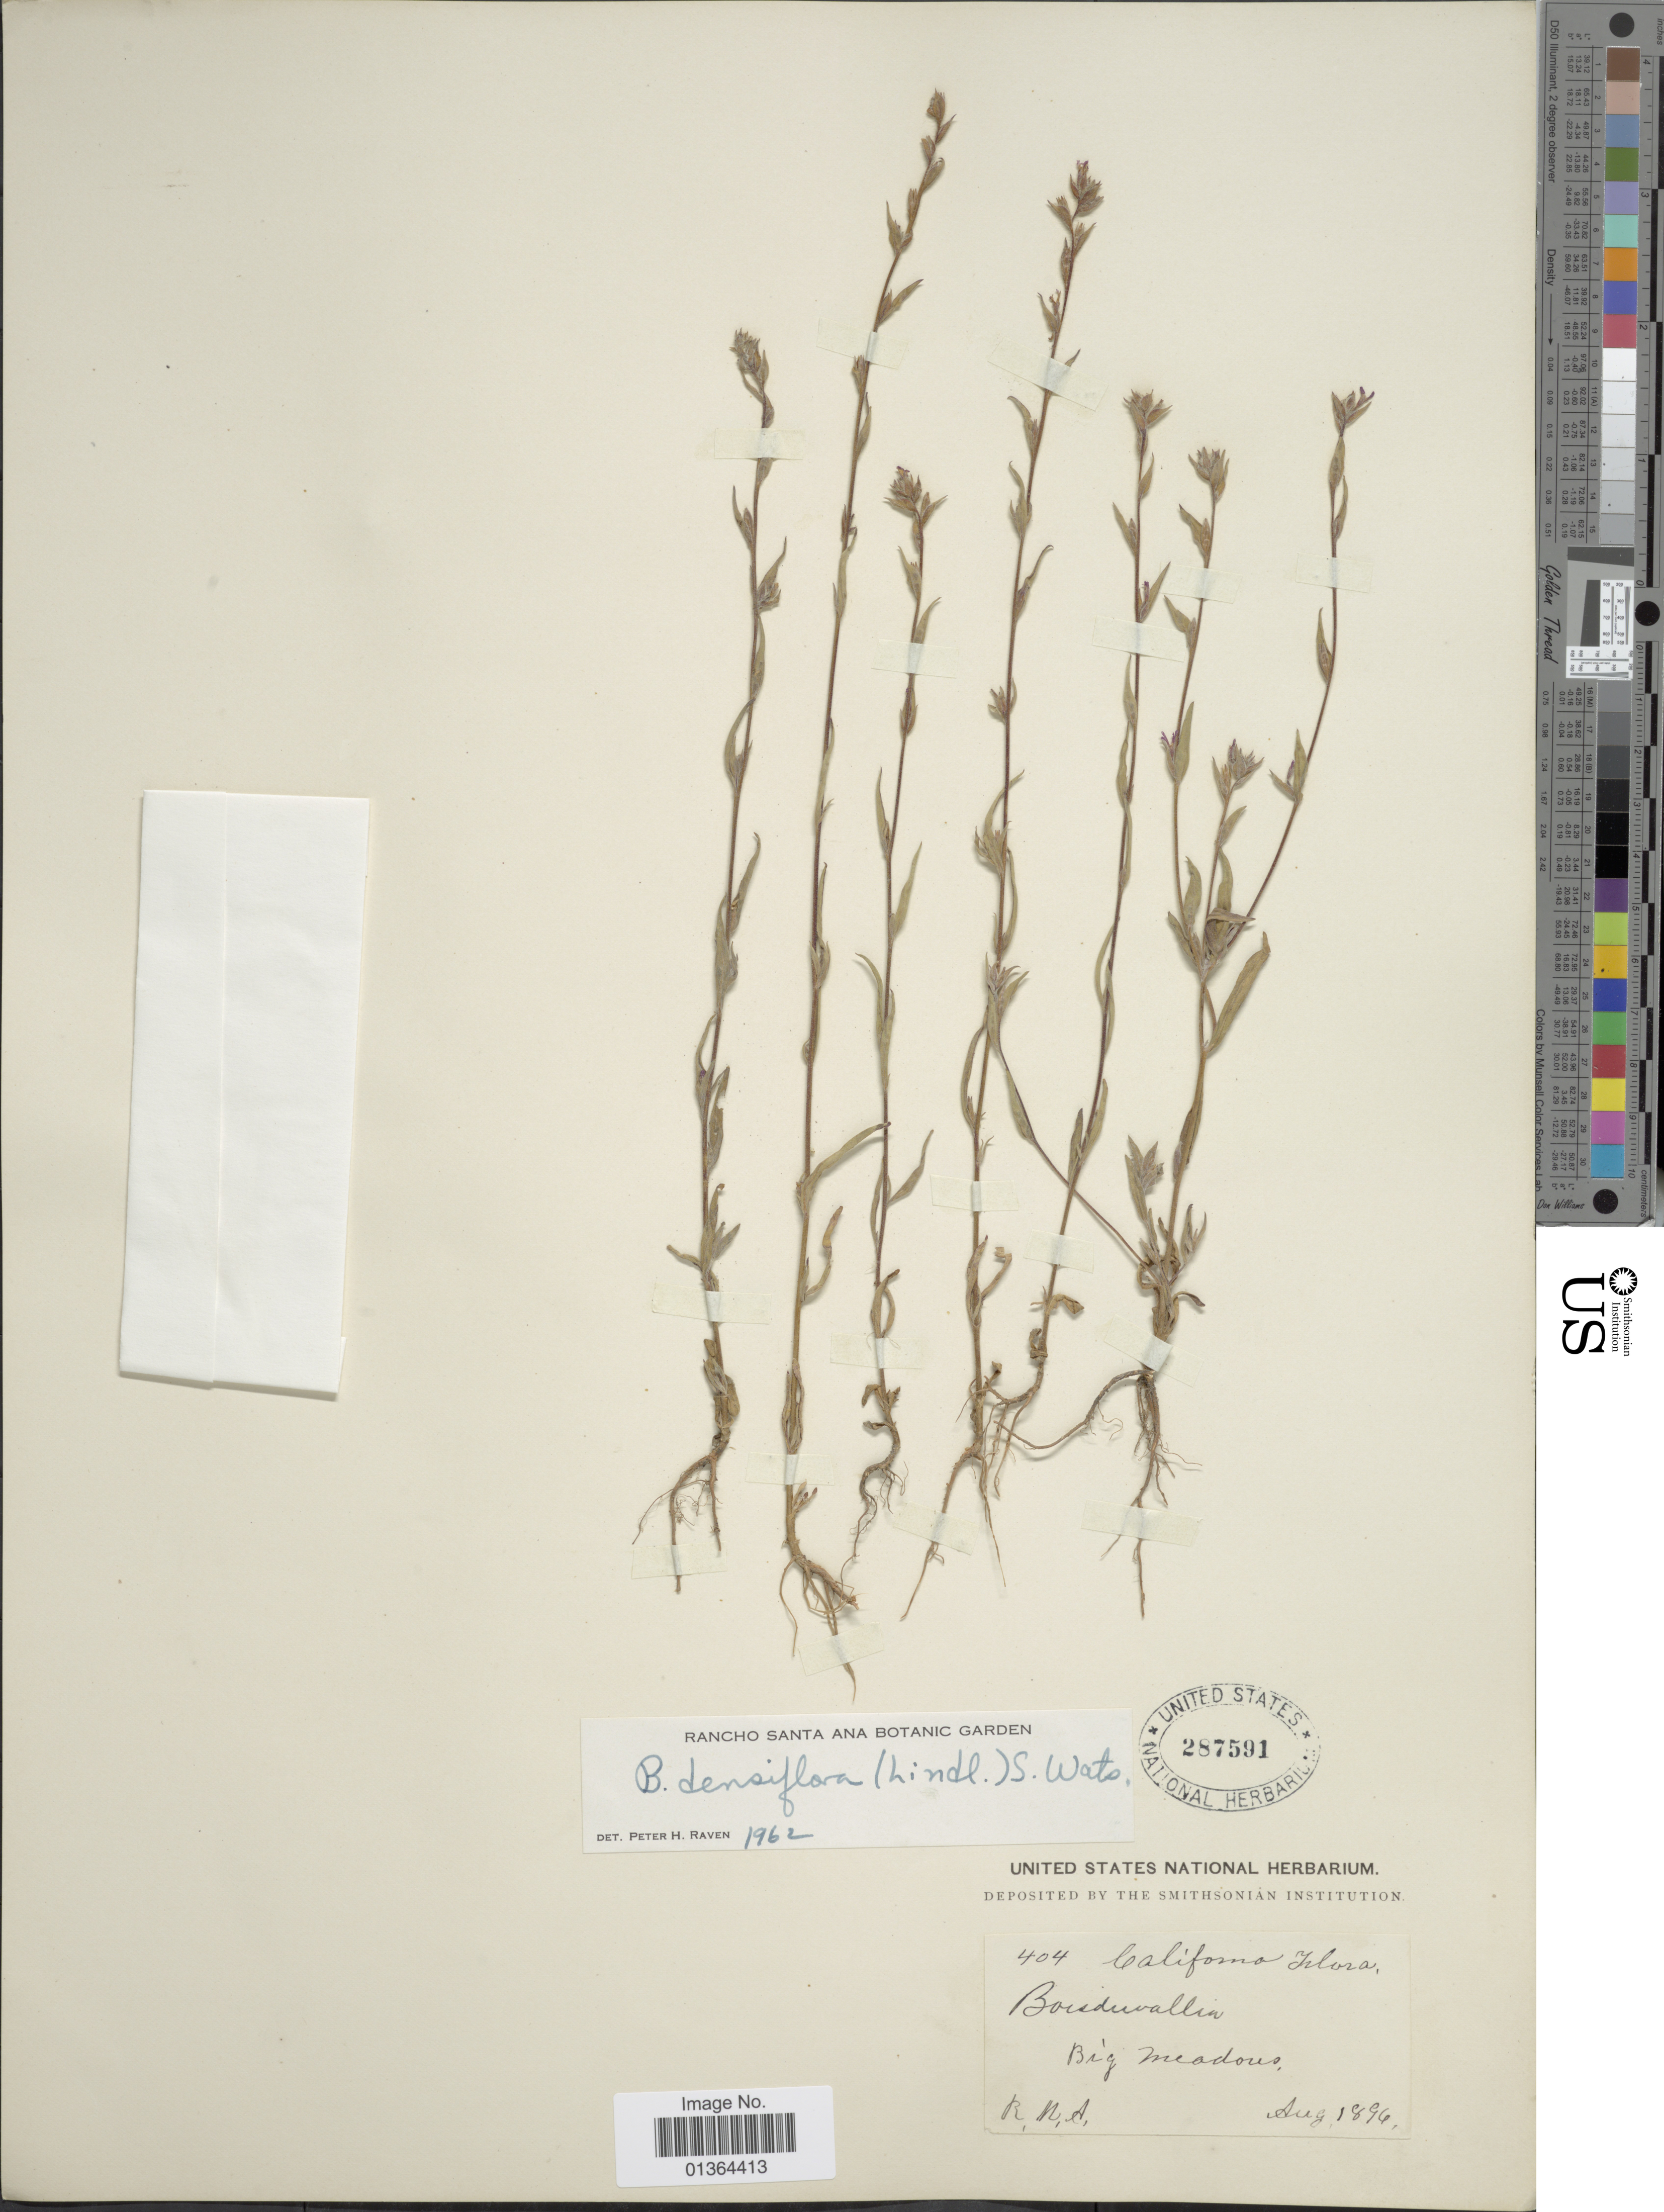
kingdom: Plantae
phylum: Tracheophyta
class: Magnoliopsida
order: Myrtales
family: Onagraceae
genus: Epilobium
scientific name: Epilobium densiflorum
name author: (Lindl.) Hoch & P.H. Raven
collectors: R. Austin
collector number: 404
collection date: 1896-08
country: United States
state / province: California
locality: Big meadows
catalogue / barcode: US 287591